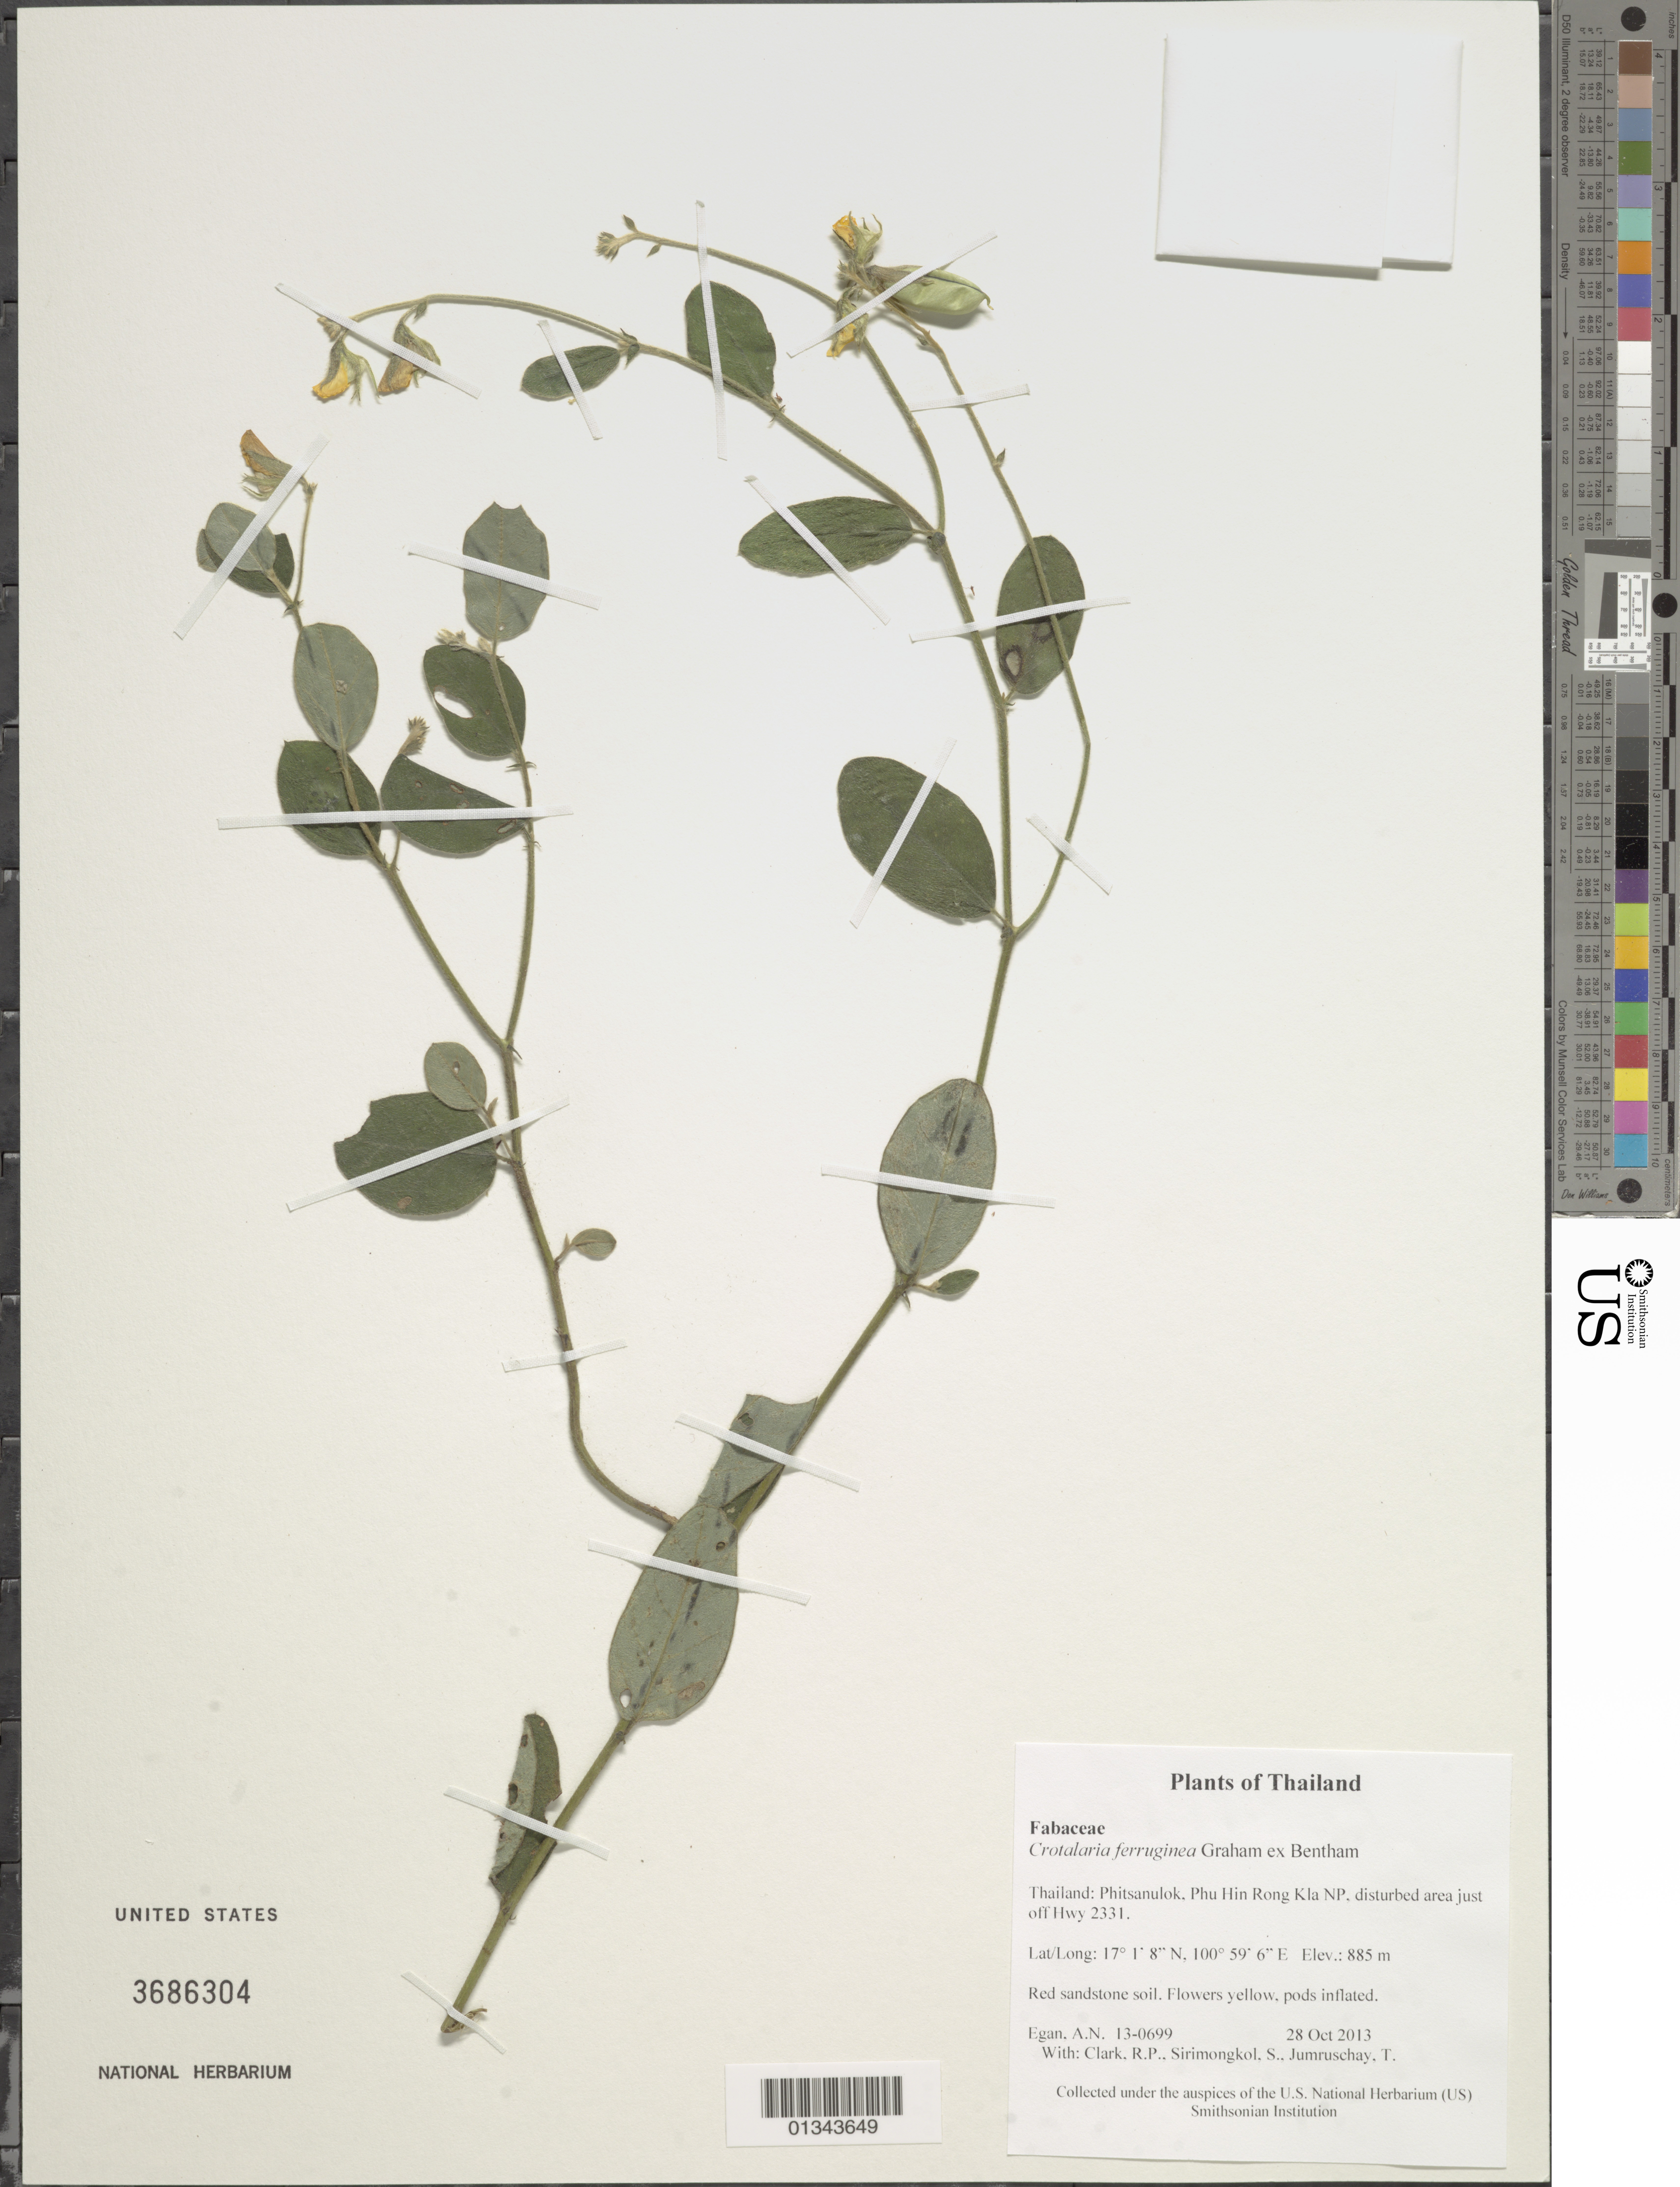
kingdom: Plantae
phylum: Tracheophyta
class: Magnoliopsida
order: Fabales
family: Fabaceae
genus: Crotalaria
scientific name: Crotalaria ferruginea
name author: Graham ex Benth.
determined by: Egan, Ashley N., (US), Smithsonian Institution - National Museum of Natural History (UNITED STATES)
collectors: A. N. Egan, R. P. Clark, S. Sirimongkol & T. Jumruschay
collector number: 13-0699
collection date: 2013-10-28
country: Thailand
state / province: Phitsanulok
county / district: Nakhon Thai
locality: Phu Hin Rong Kla NP, disturbed area just off Hwy 2331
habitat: Red sandstone soil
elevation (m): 885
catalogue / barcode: US 3686304